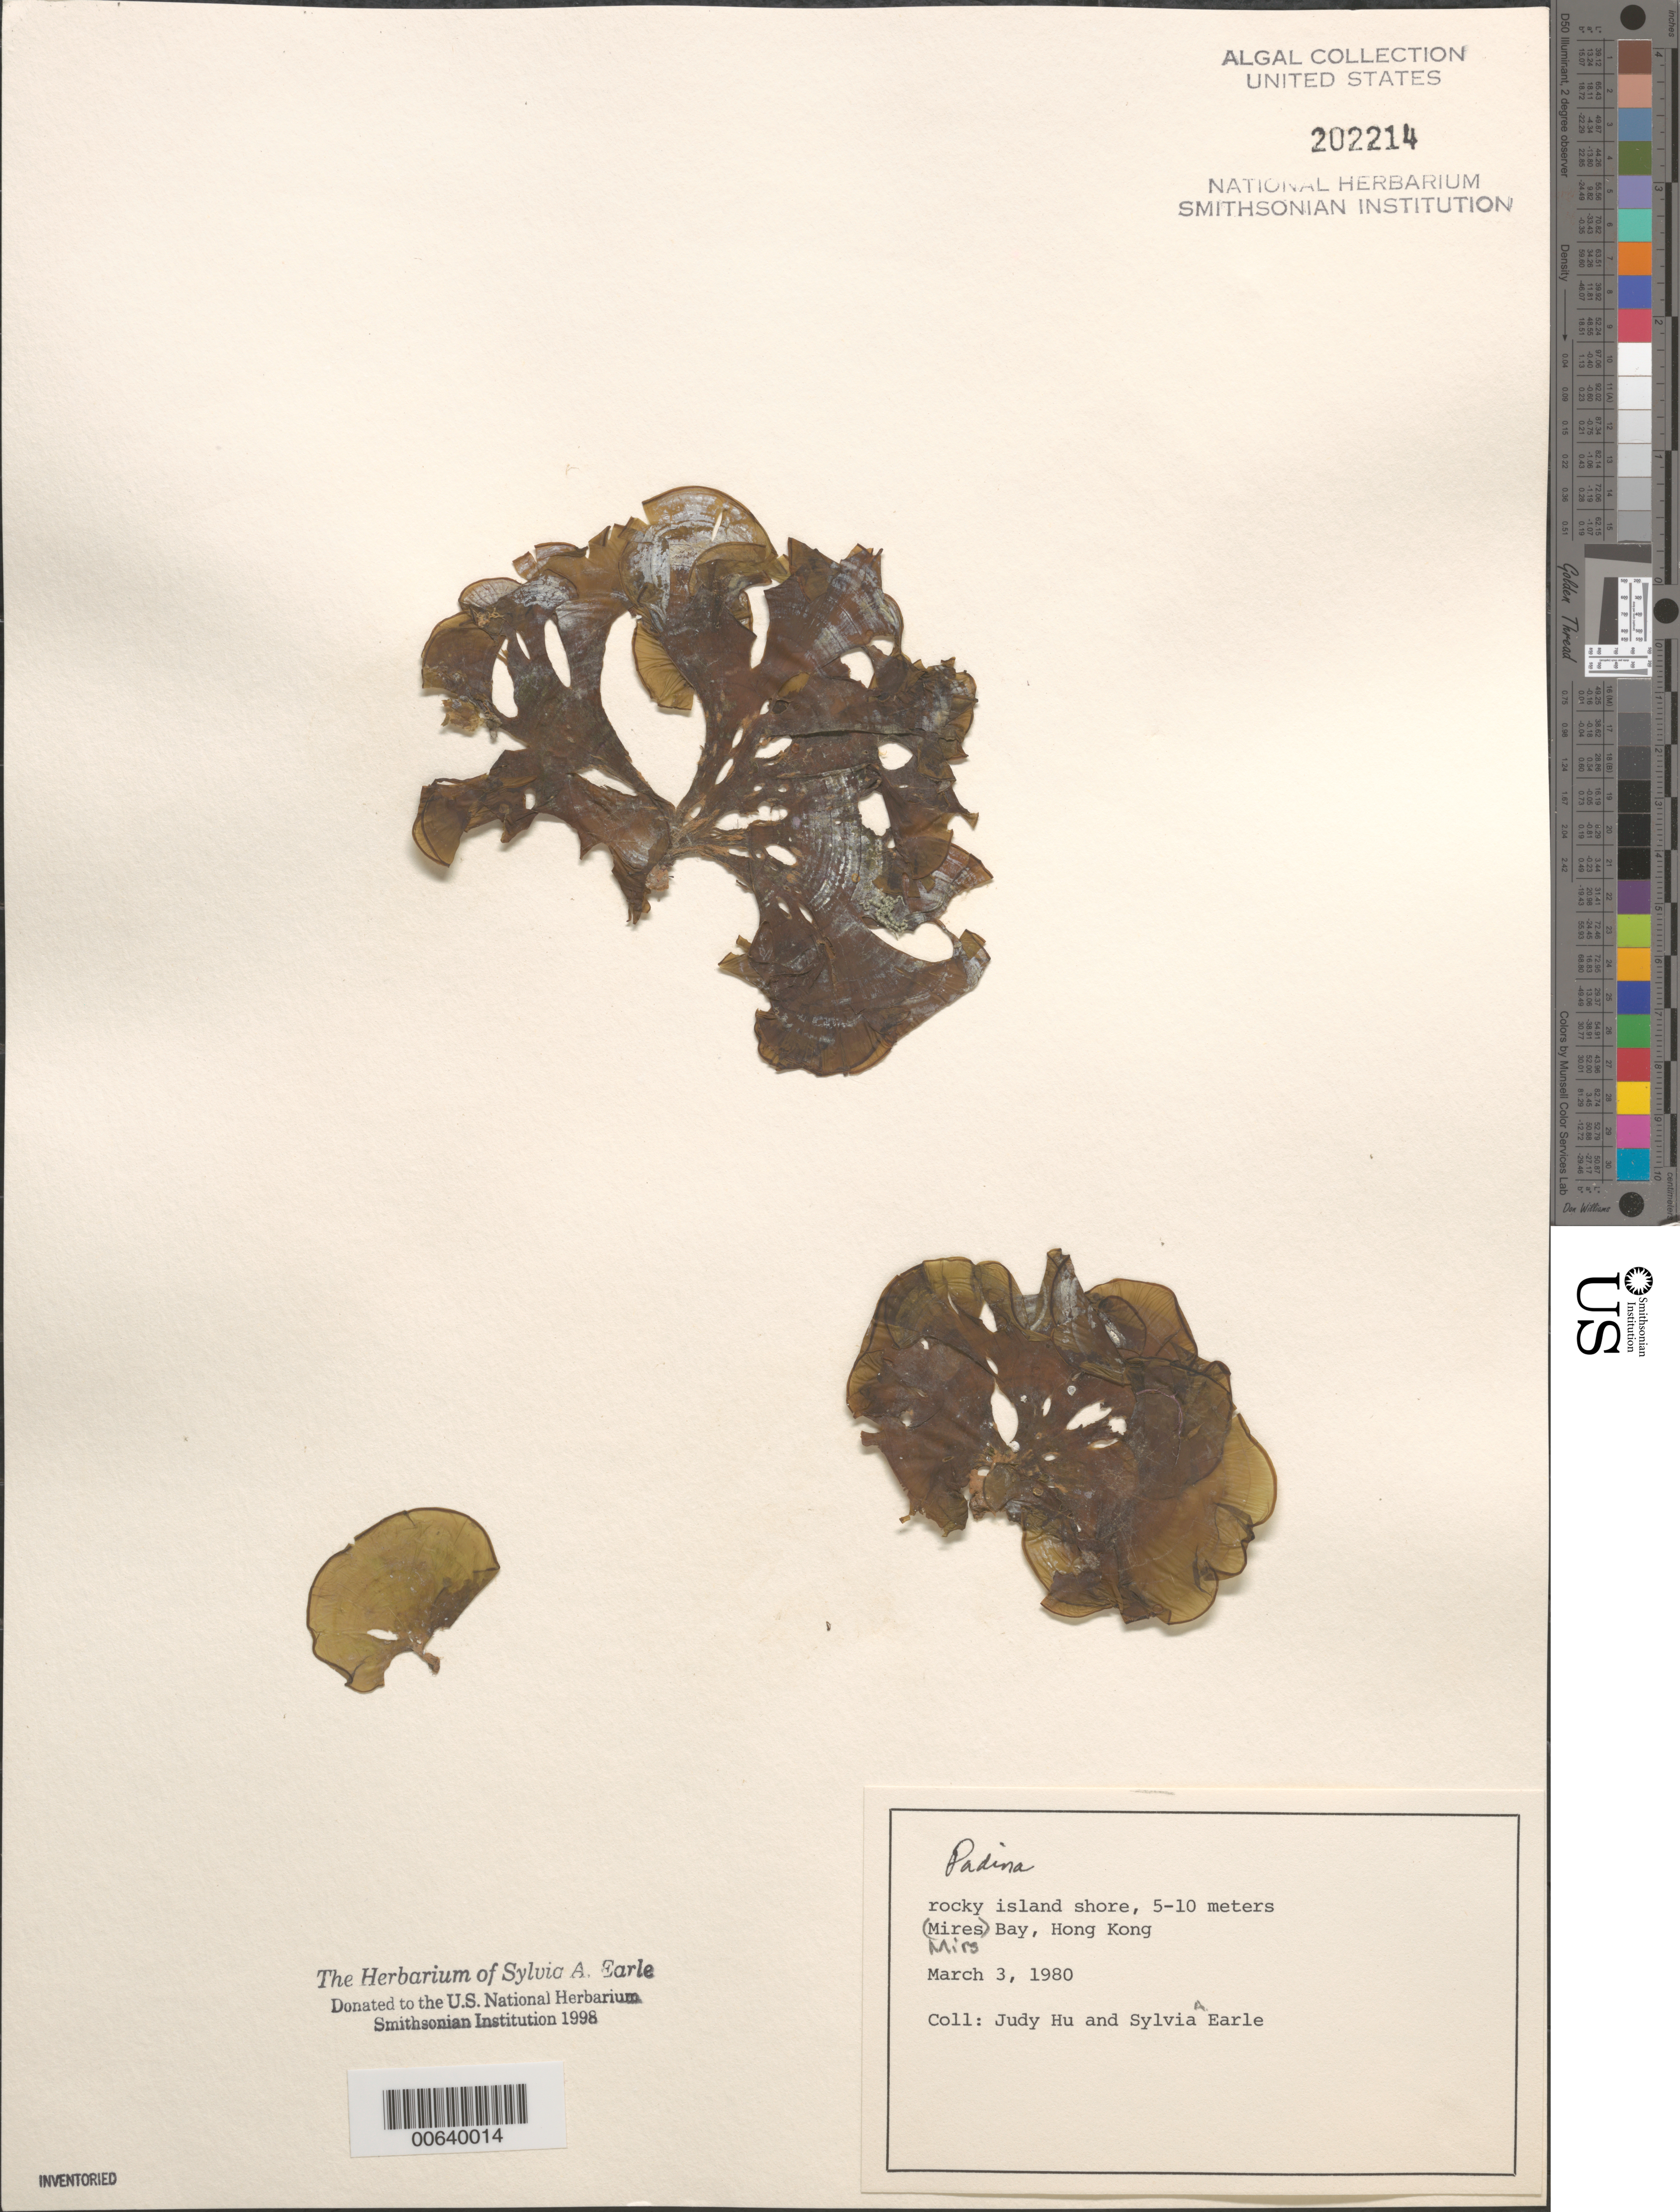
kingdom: Chromista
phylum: Ochrophyta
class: Phaeophyceae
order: Dictyotales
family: Dictyotaceae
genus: Padina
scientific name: Padina sp.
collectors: J. Hu & S. A. Earle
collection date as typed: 03 Mar 1980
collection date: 1980-03-03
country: China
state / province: Hong Kong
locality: Mirs Bay (Mires Bay), New Territories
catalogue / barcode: US 202214